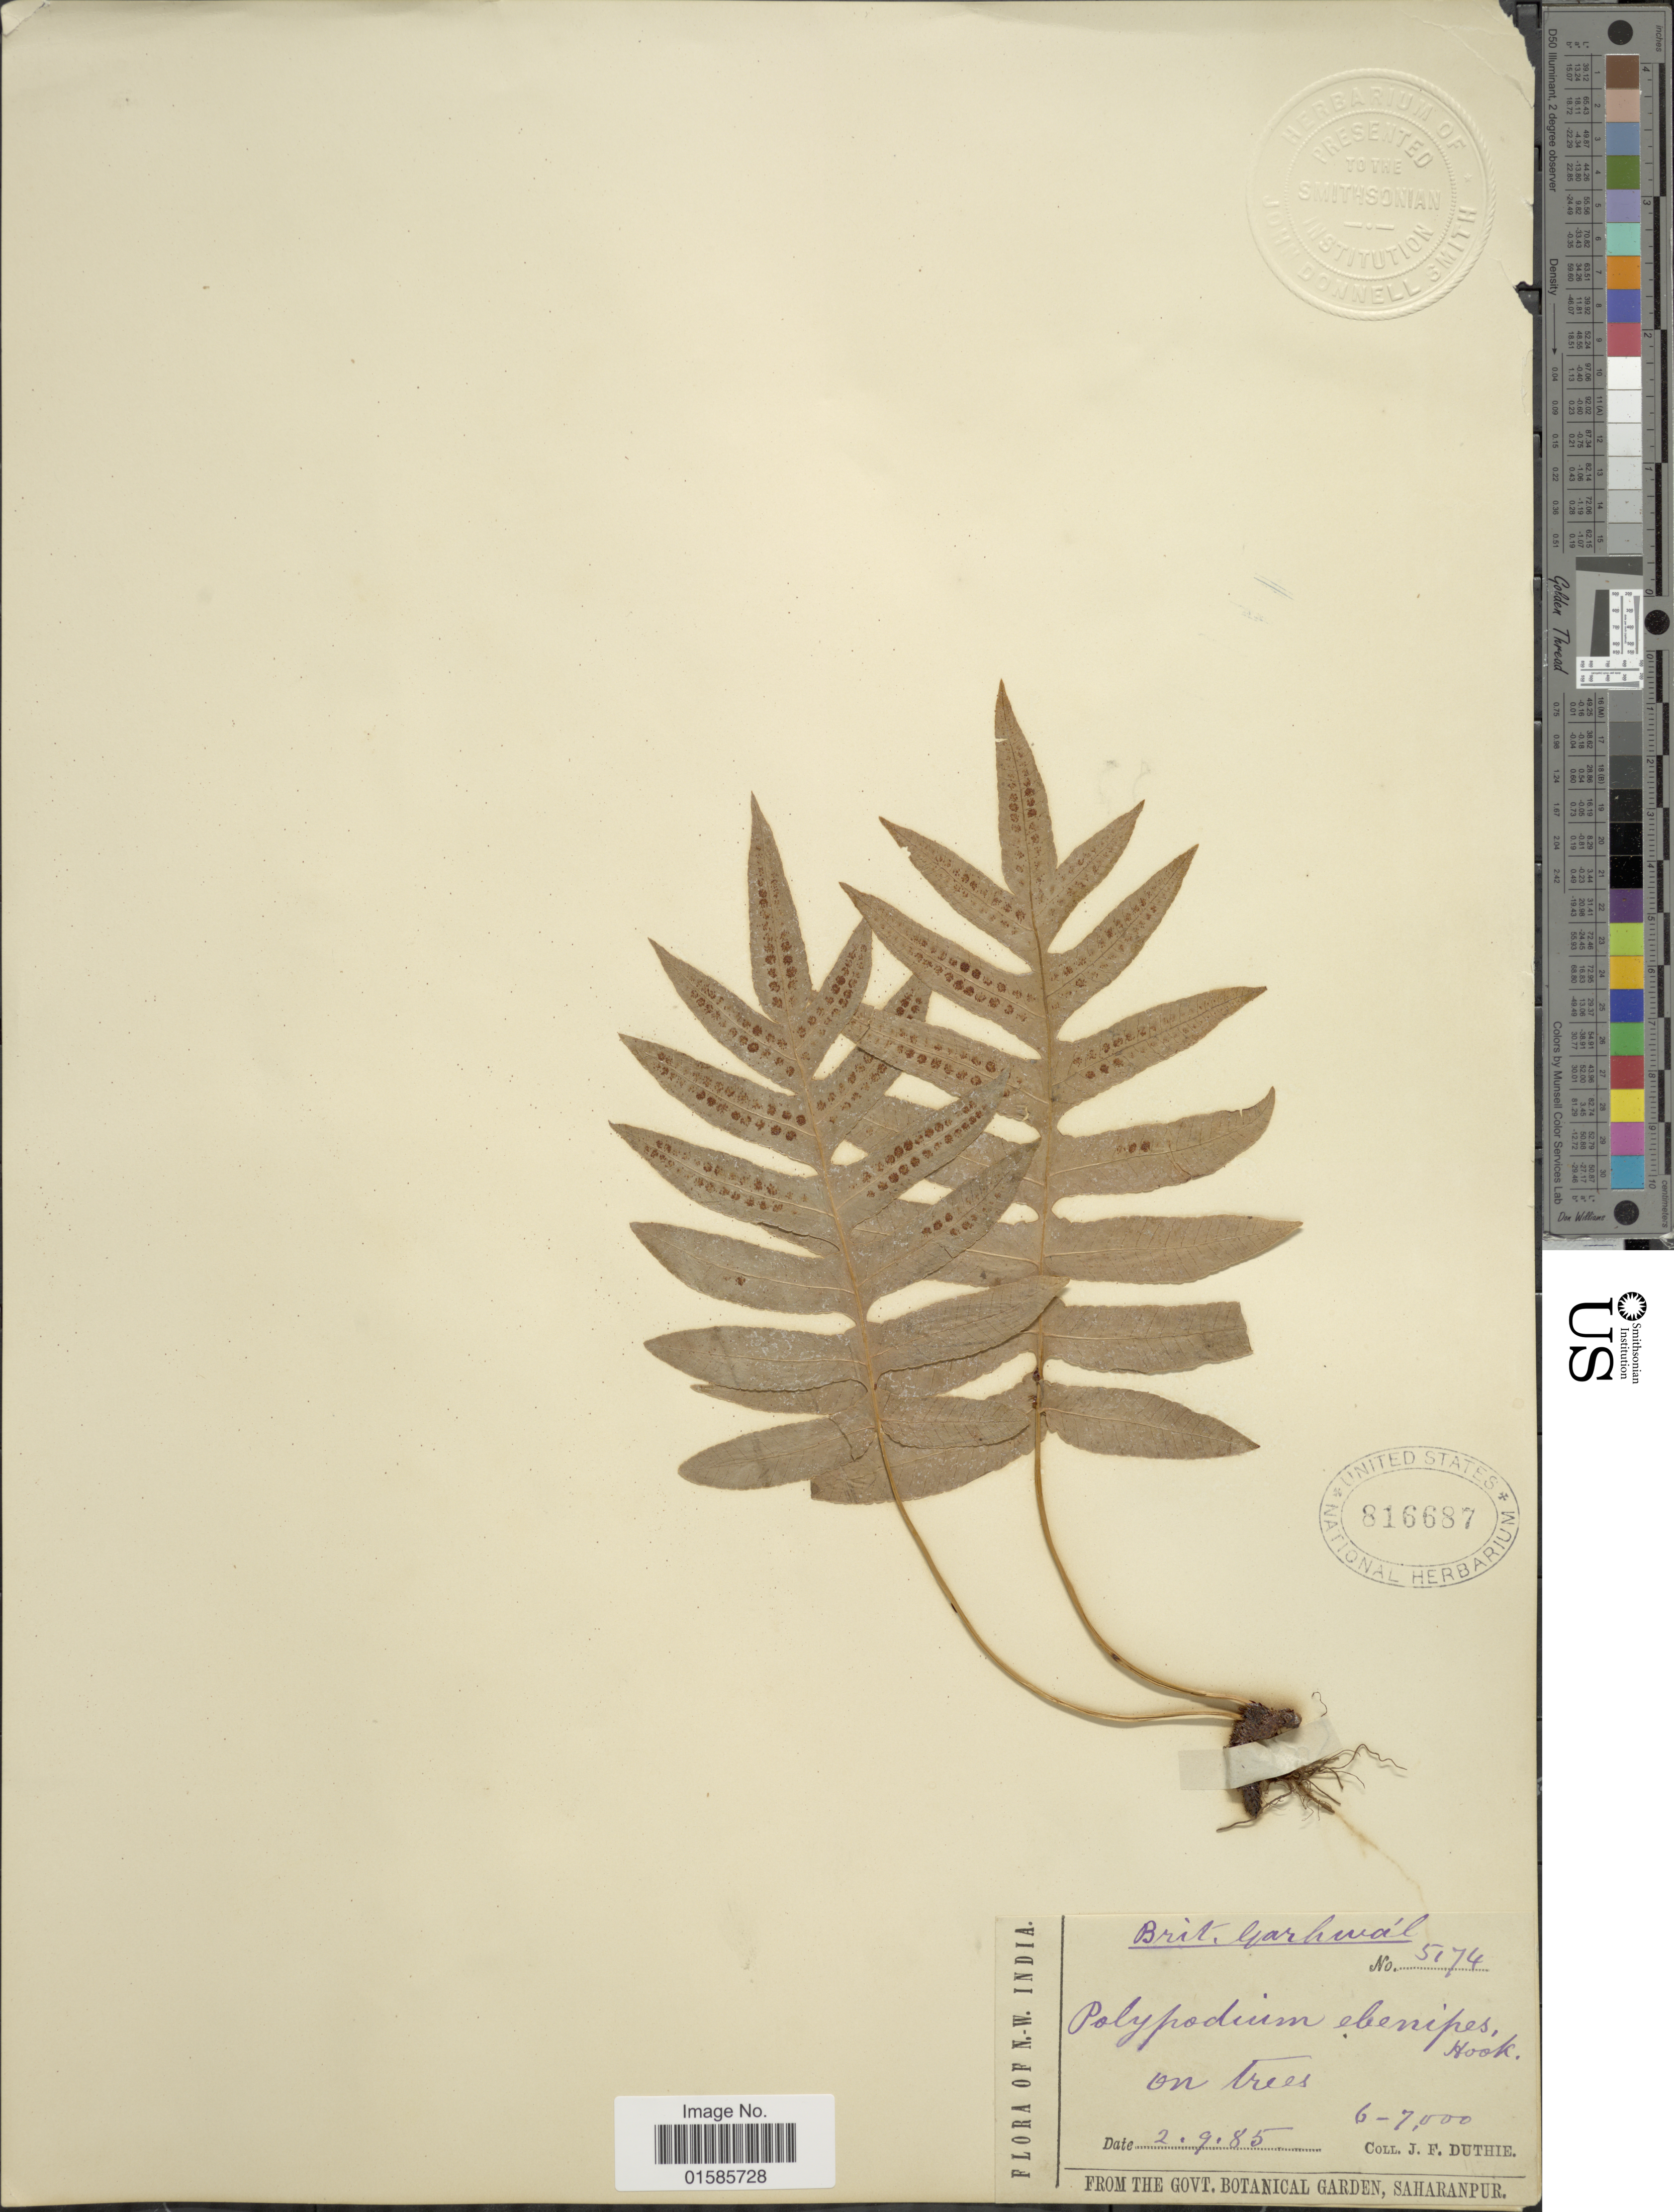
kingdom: Plantae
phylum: Tracheophyta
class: Polypodiopsida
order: Polypodiales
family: Polypodiaceae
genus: Microsorum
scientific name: Microsorum ebenipes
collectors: J. F. Duthie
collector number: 5174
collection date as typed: Transcribed d/m/y: 2/9/85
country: India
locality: Brit. Garhwal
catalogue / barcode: US 816687